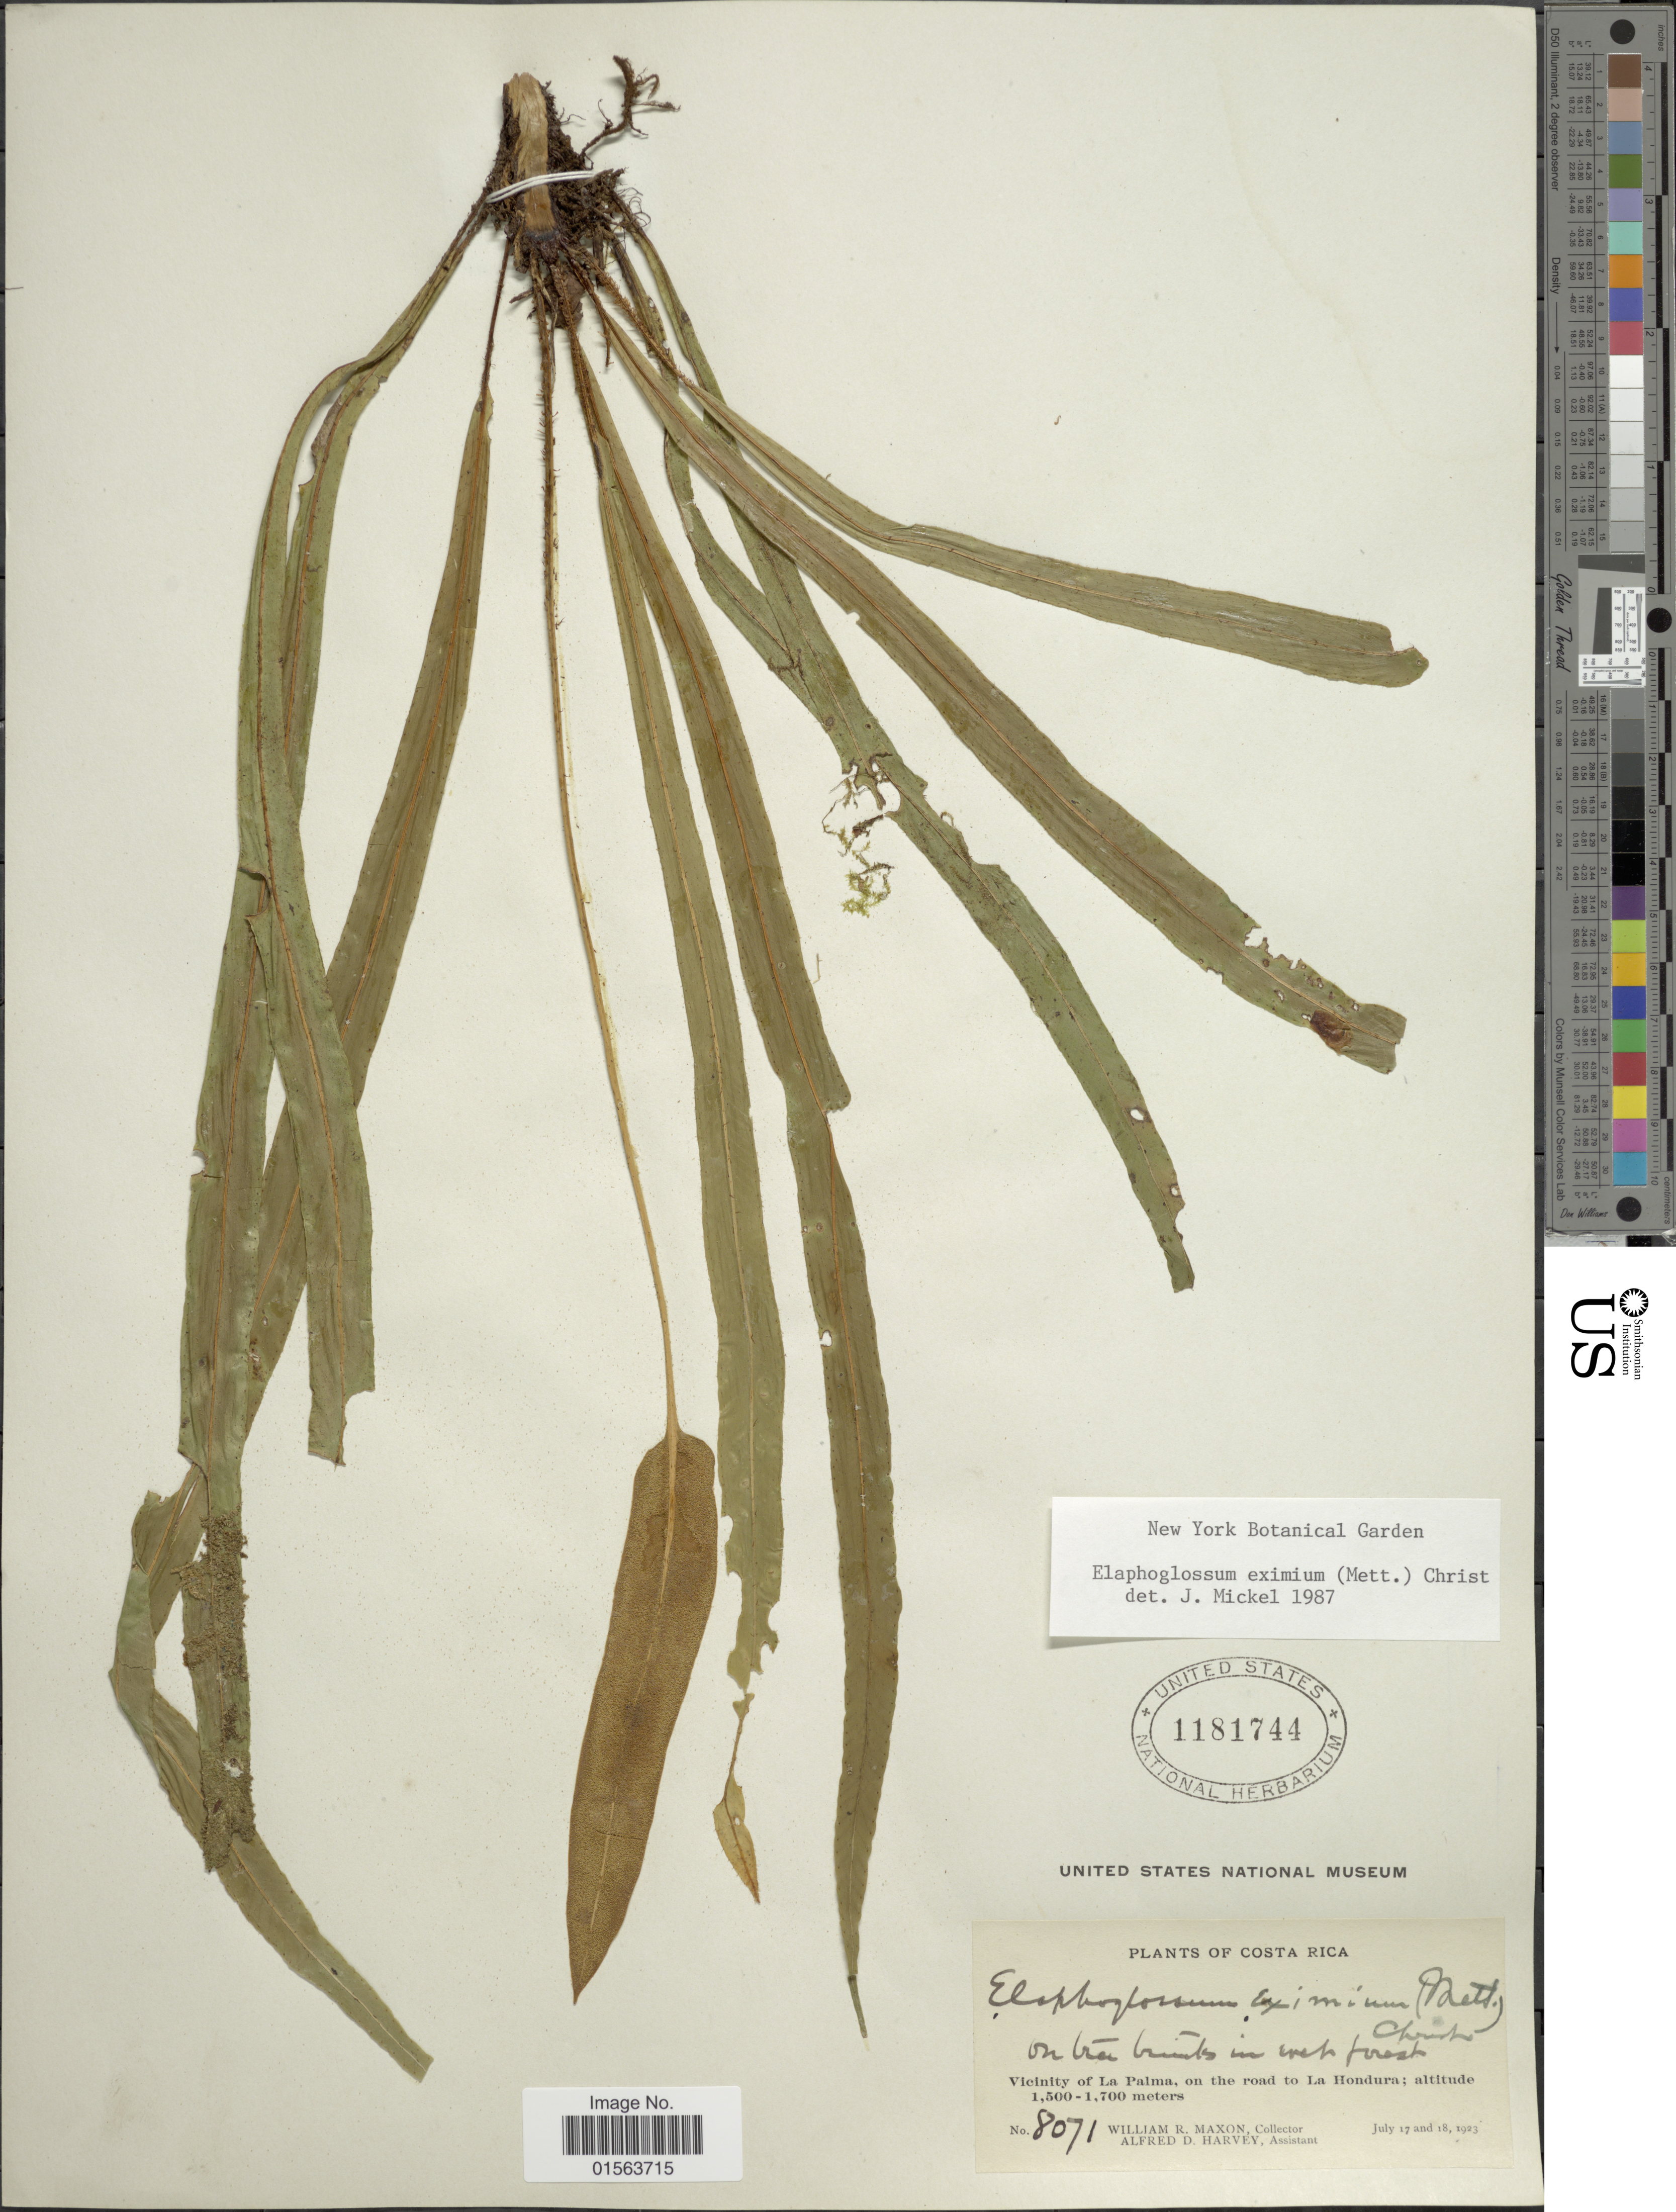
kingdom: Plantae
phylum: Tracheophyta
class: Polypodiopsida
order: Polypodiales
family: Dryopteridaceae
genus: Elaphoglossum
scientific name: Elaphoglossum eximium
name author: (Mett.) Christ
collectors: W. R. Maxon & A. D. Harvey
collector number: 8071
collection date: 1923-07-17/1923-07-18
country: Costa Rica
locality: Vicinity of La Palma, on the road to La Hondura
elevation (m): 150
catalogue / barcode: US 1181744